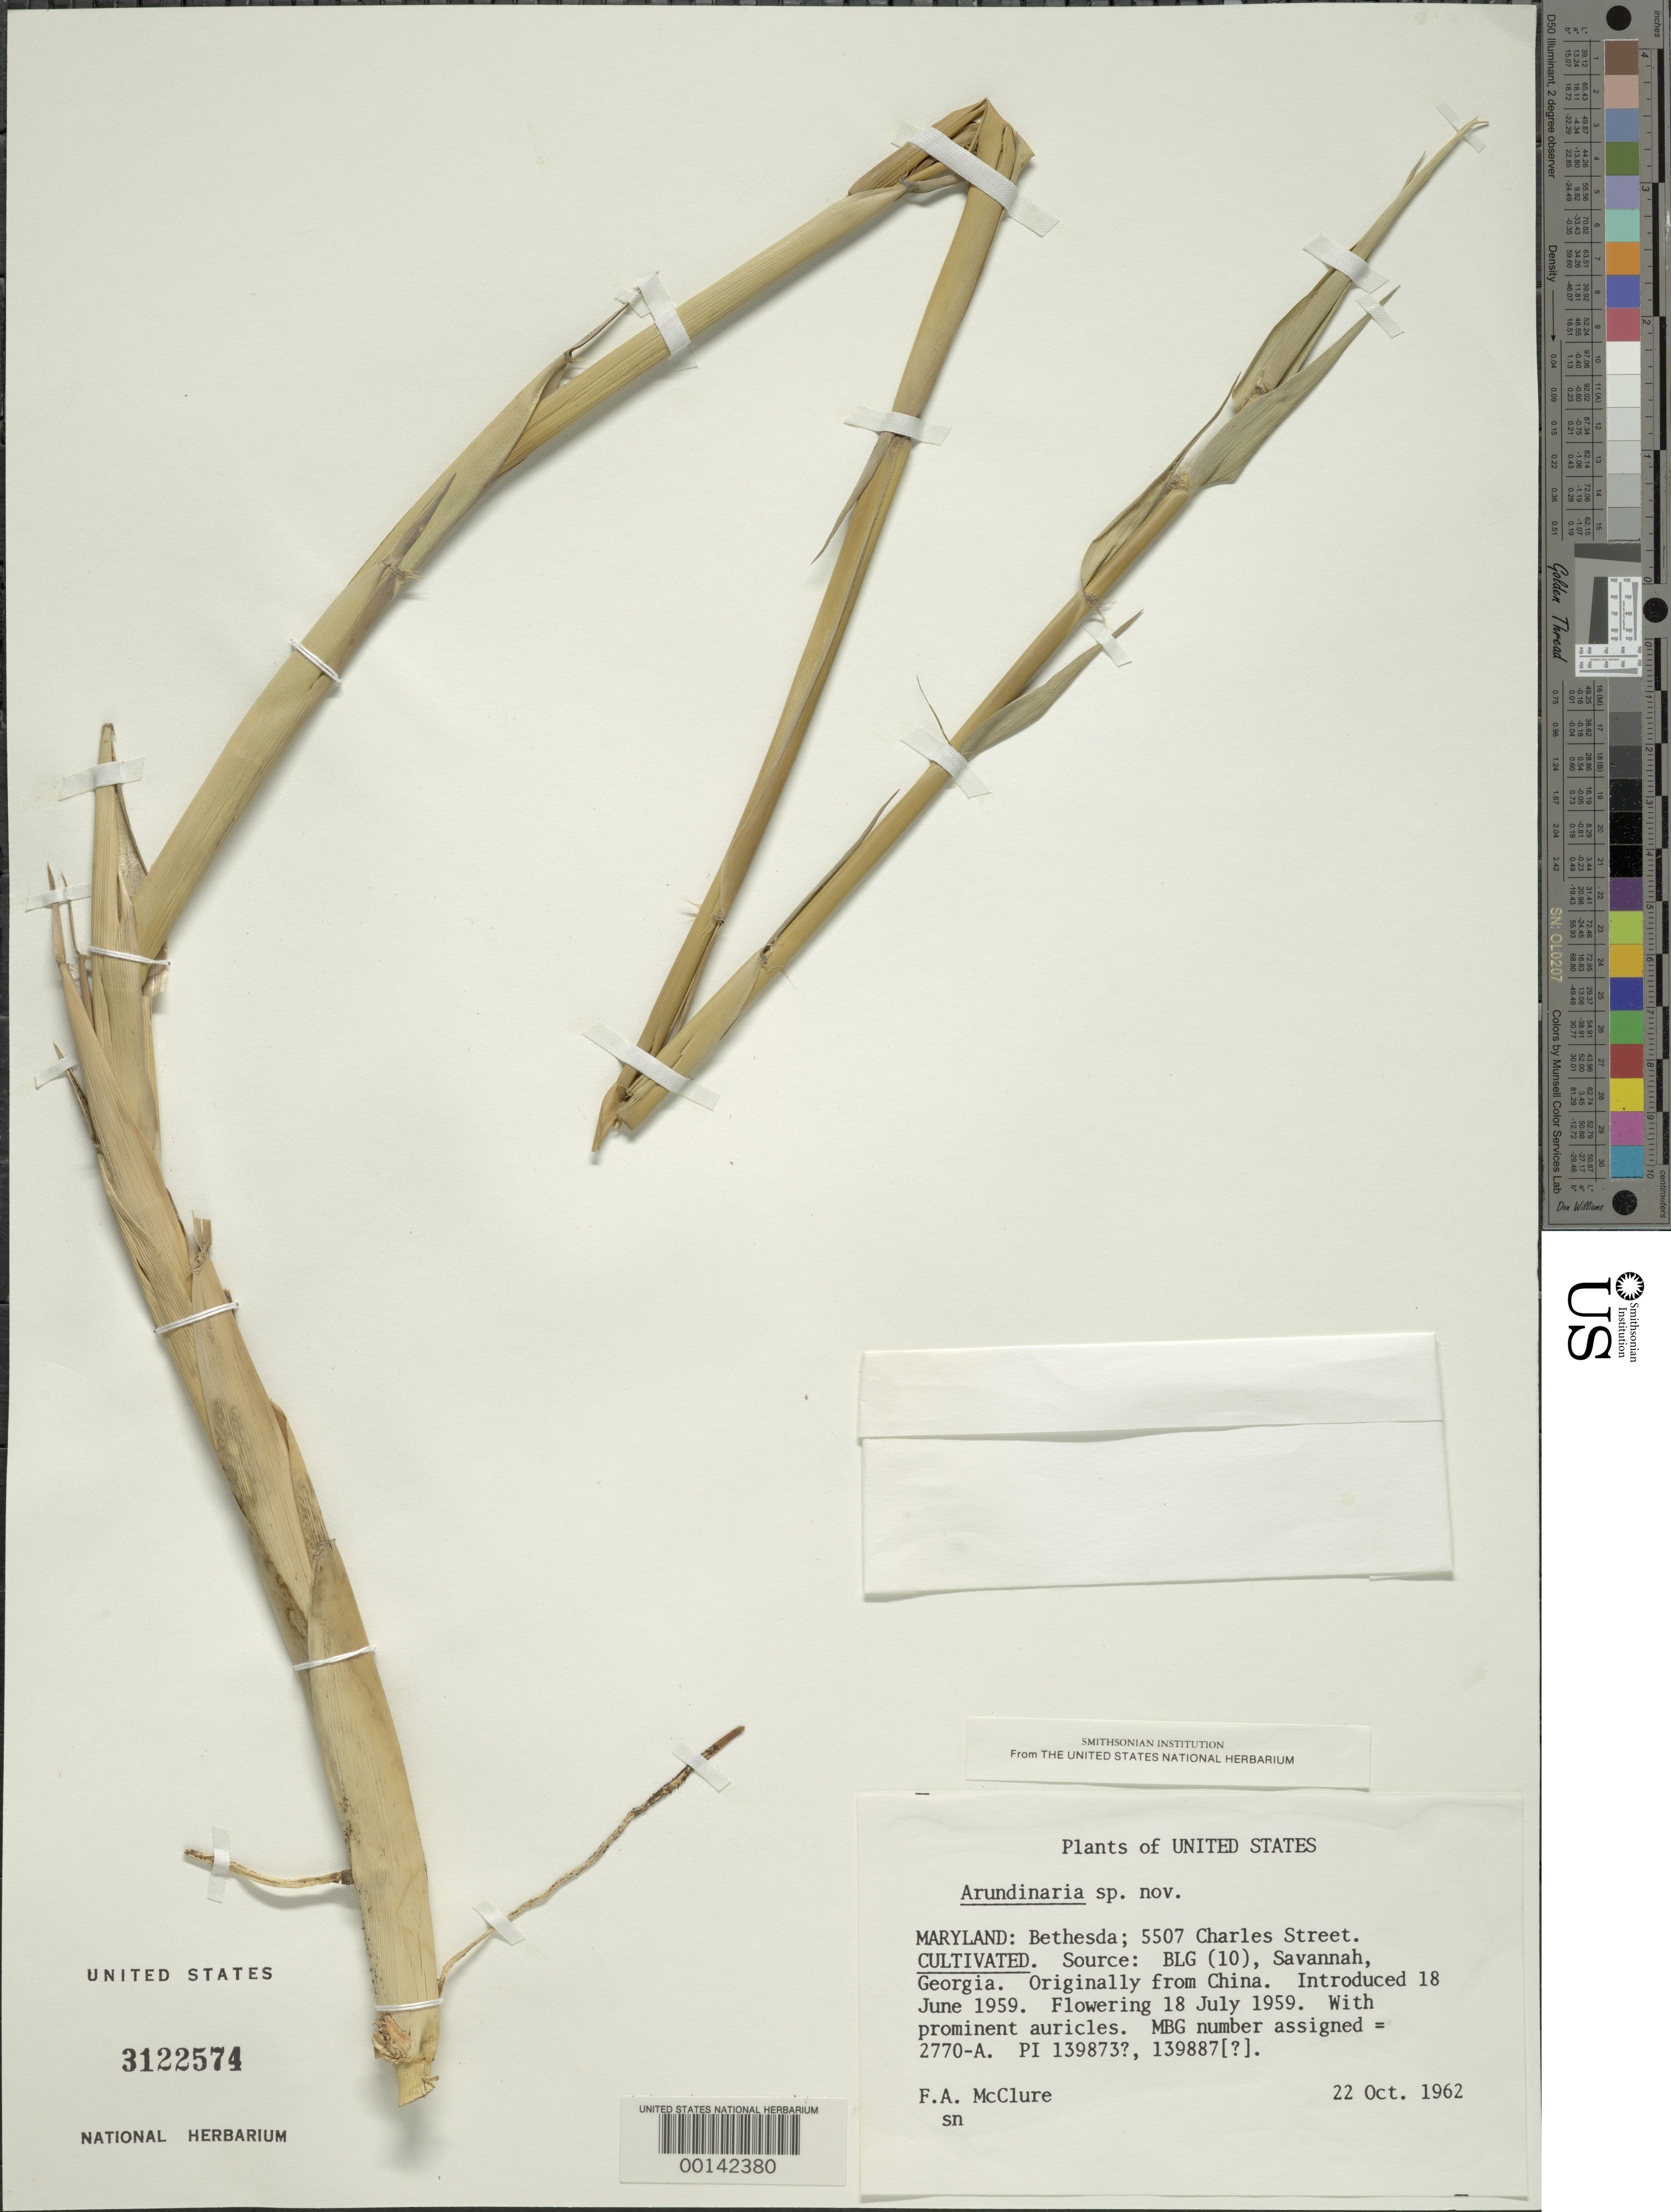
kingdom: Plantae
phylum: Tracheophyta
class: Liliopsida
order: Poales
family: Poaceae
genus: Arundinaria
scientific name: Arundinaria sp.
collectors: F. A. McClure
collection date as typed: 22 Oct 1962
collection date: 1962-10-22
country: United States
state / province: Maryland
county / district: Montgomery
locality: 5507 Charles Street, Bethesda (McClure's garden)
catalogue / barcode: US 3122574